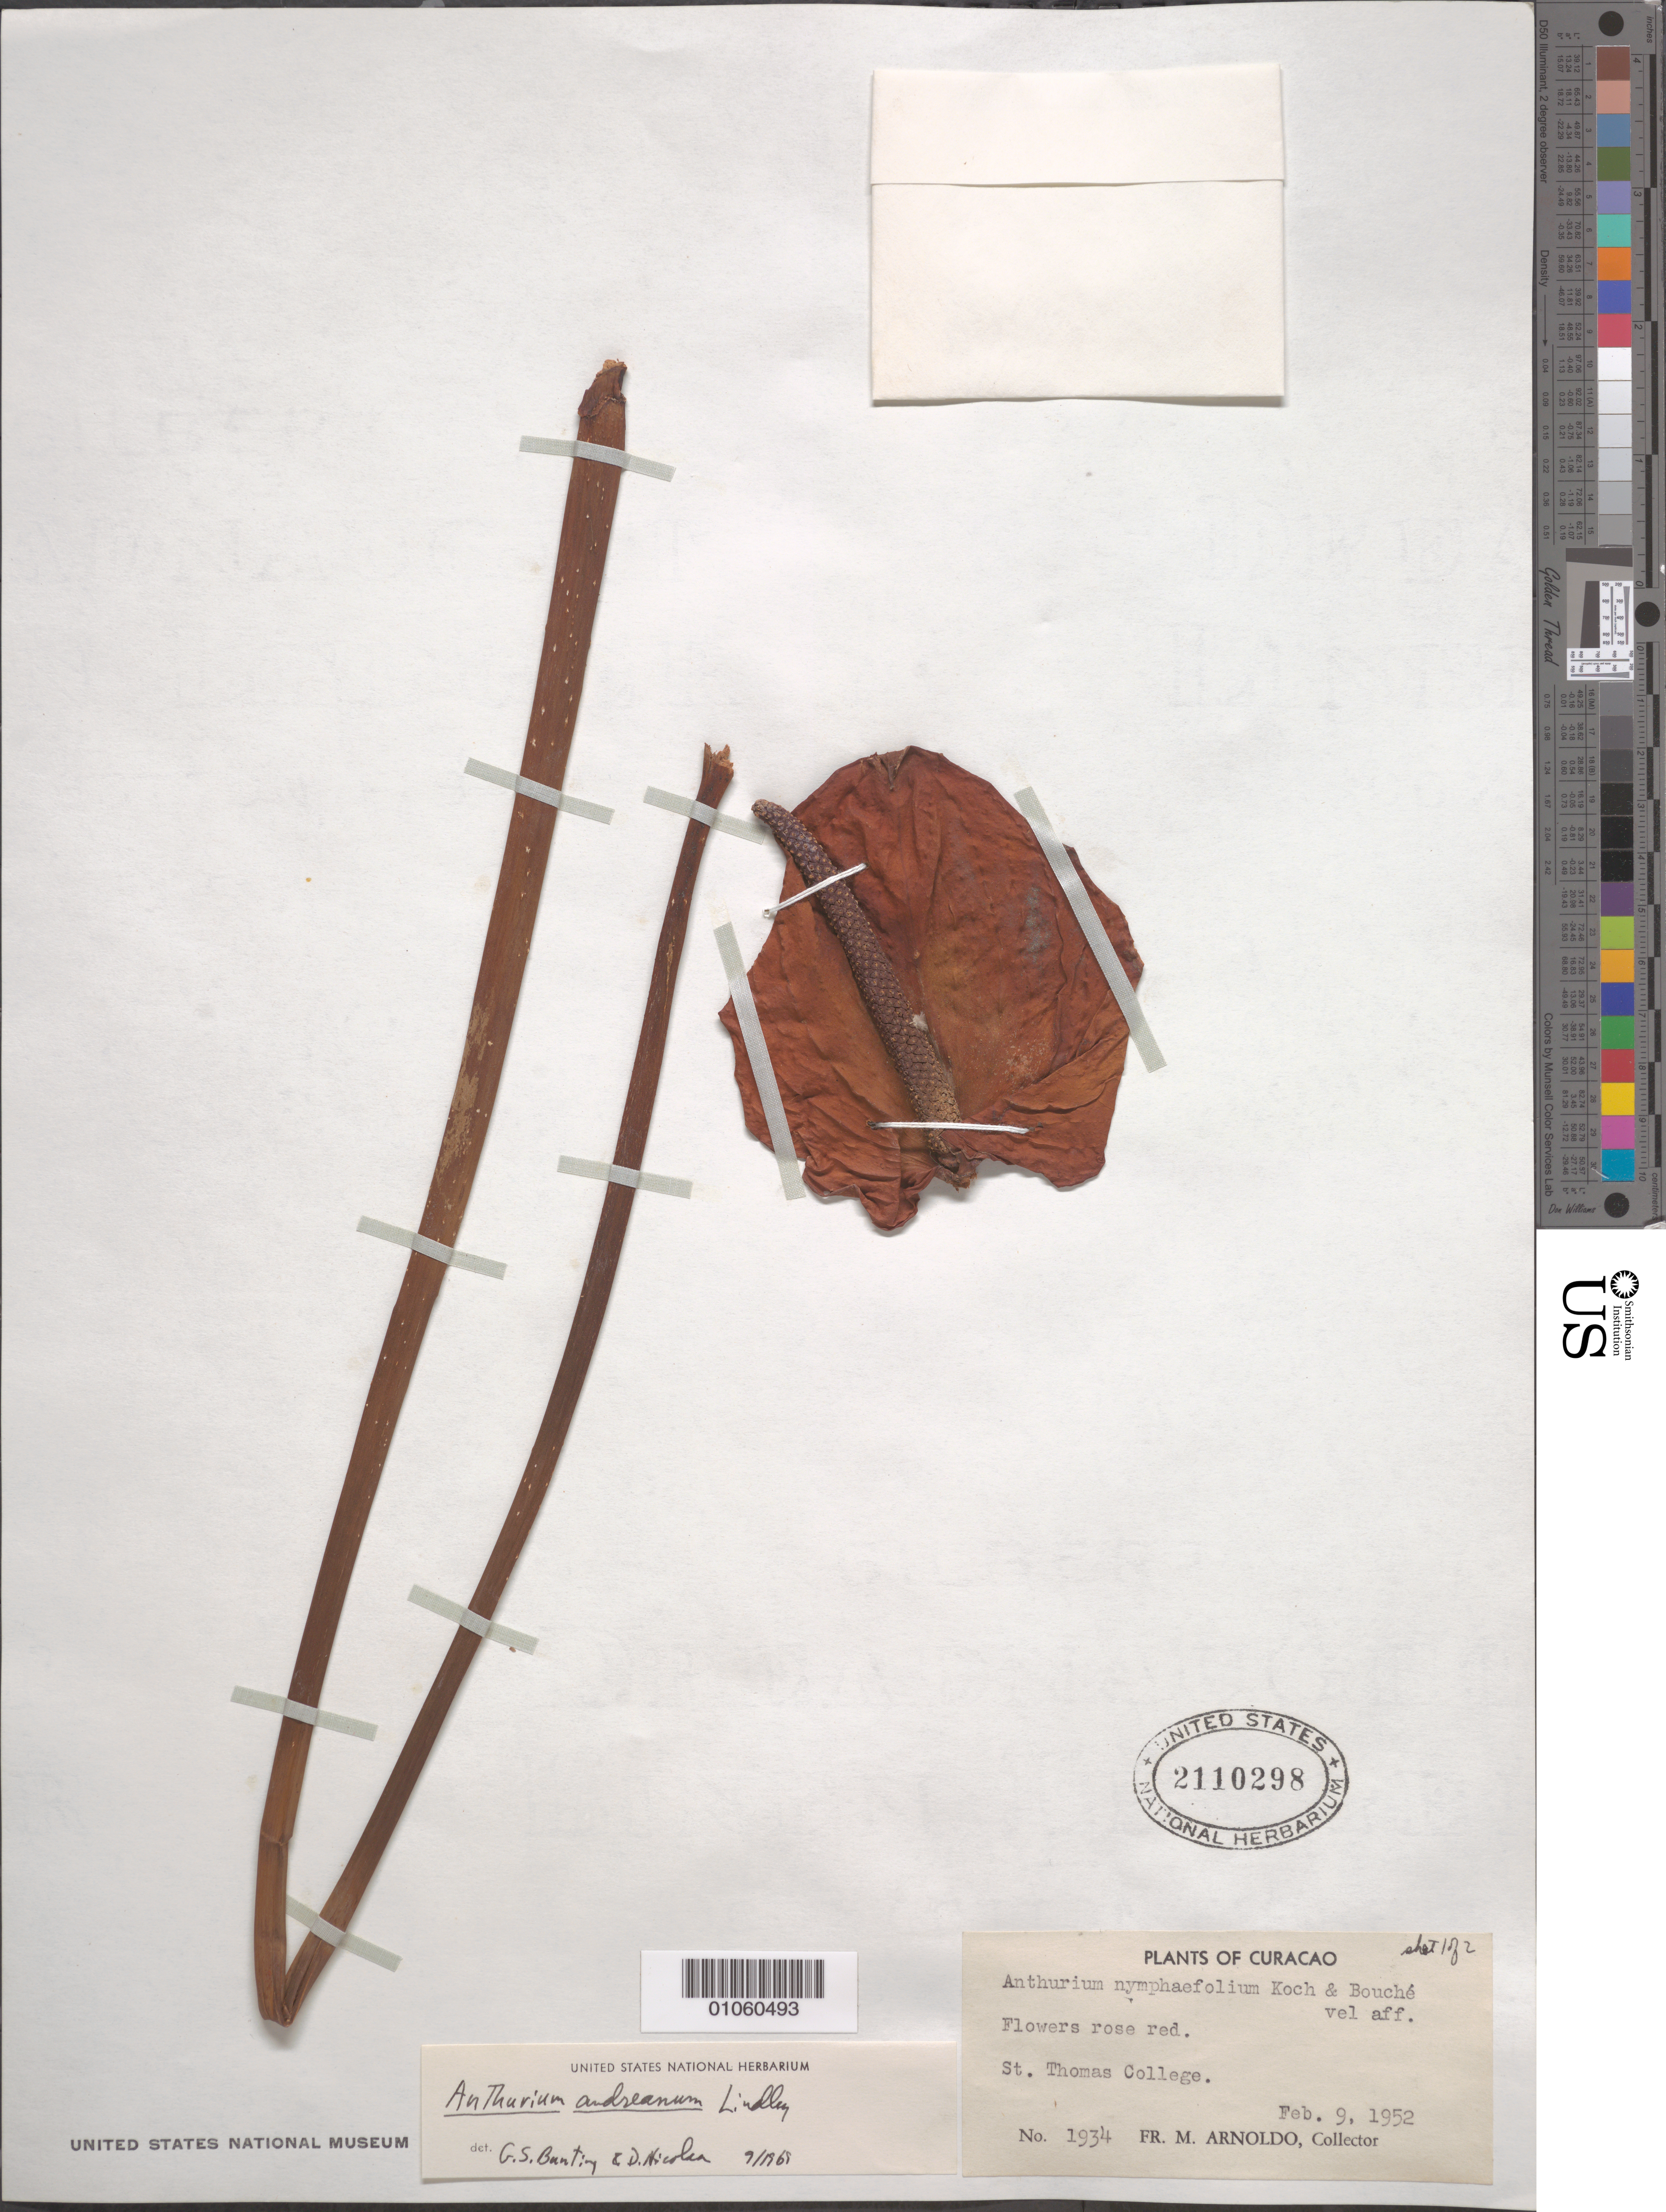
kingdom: Plantae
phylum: Tracheophyta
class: Liliopsida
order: Alismatales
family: Araceae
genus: Anthurium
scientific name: Anthurium andraeanum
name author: Linden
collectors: N. Arnoldo-Broeders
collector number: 1934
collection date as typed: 09 Feb 1952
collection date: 1952-02-09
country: Curaçao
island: Curaçao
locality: St. Thomas College.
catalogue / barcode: US 2110298